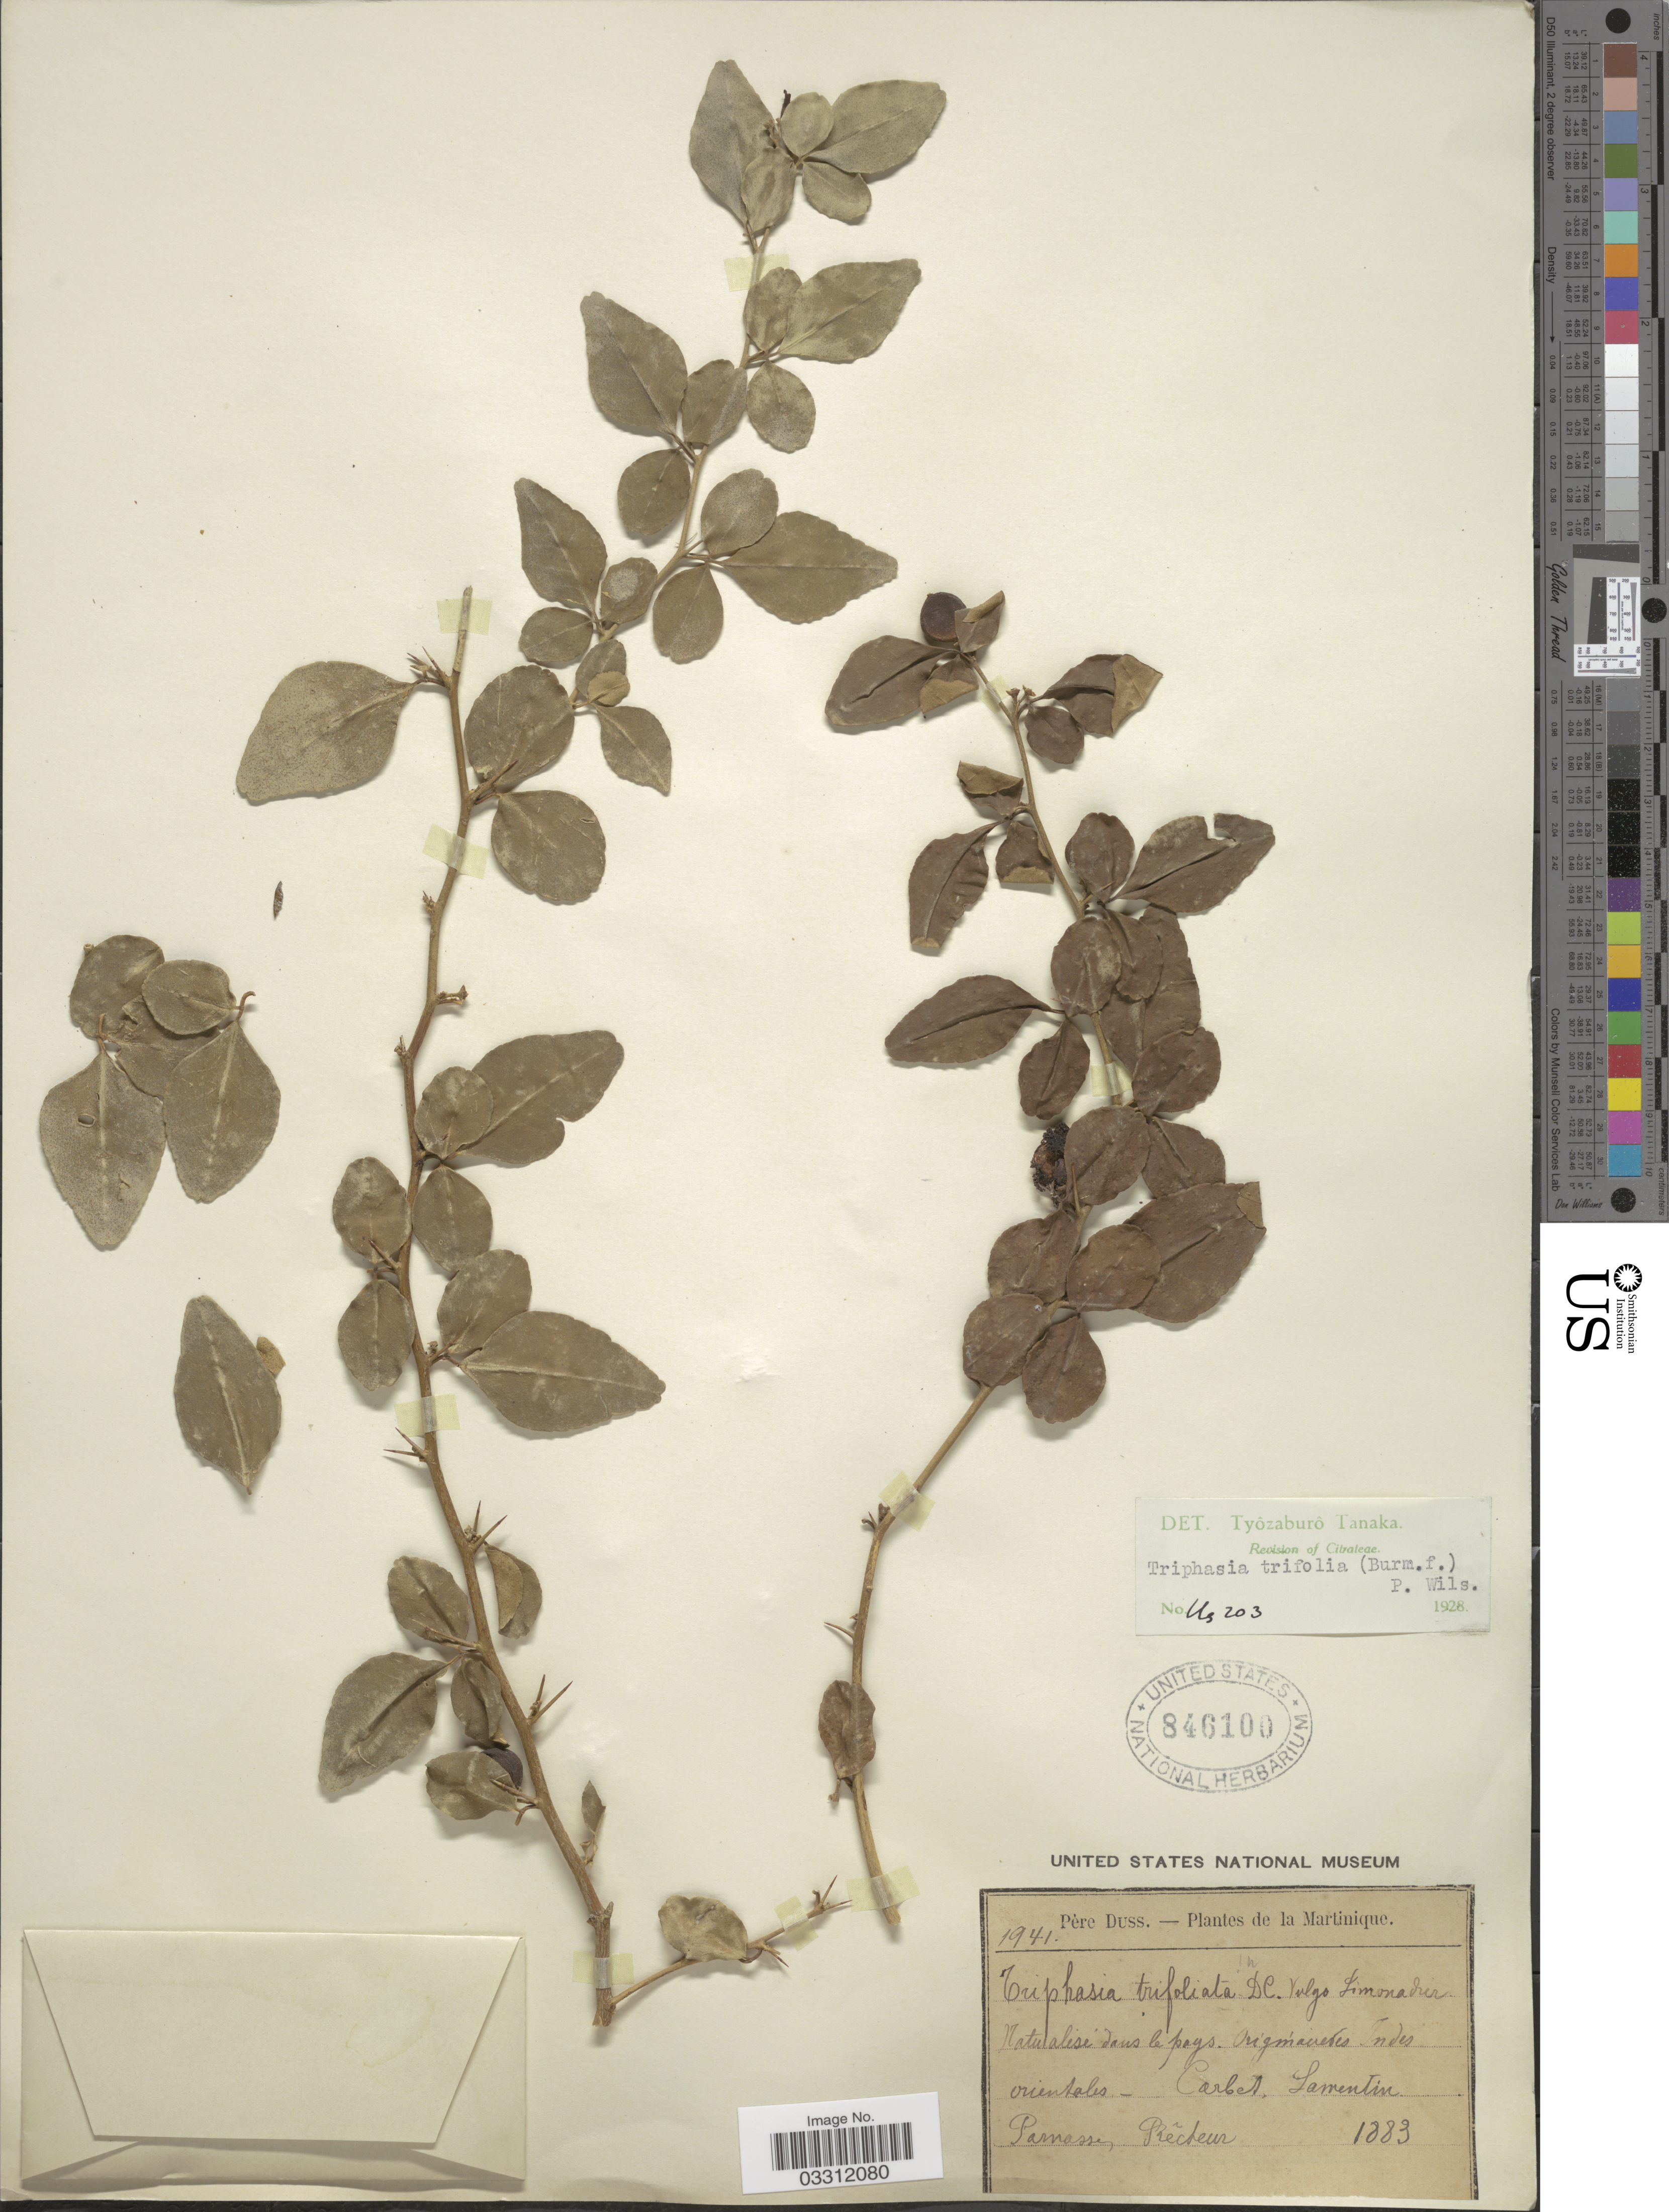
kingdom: Plantae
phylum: Tracheophyta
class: Magnoliopsida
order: Sapindales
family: Rutaceae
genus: Triphasia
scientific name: Triphasia trifoliata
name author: DC.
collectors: Père Duss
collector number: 1941?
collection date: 1883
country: Martinique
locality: Indes orientales - Carbet, Samentin. Parnasse, Prêcteur.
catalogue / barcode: US 846100